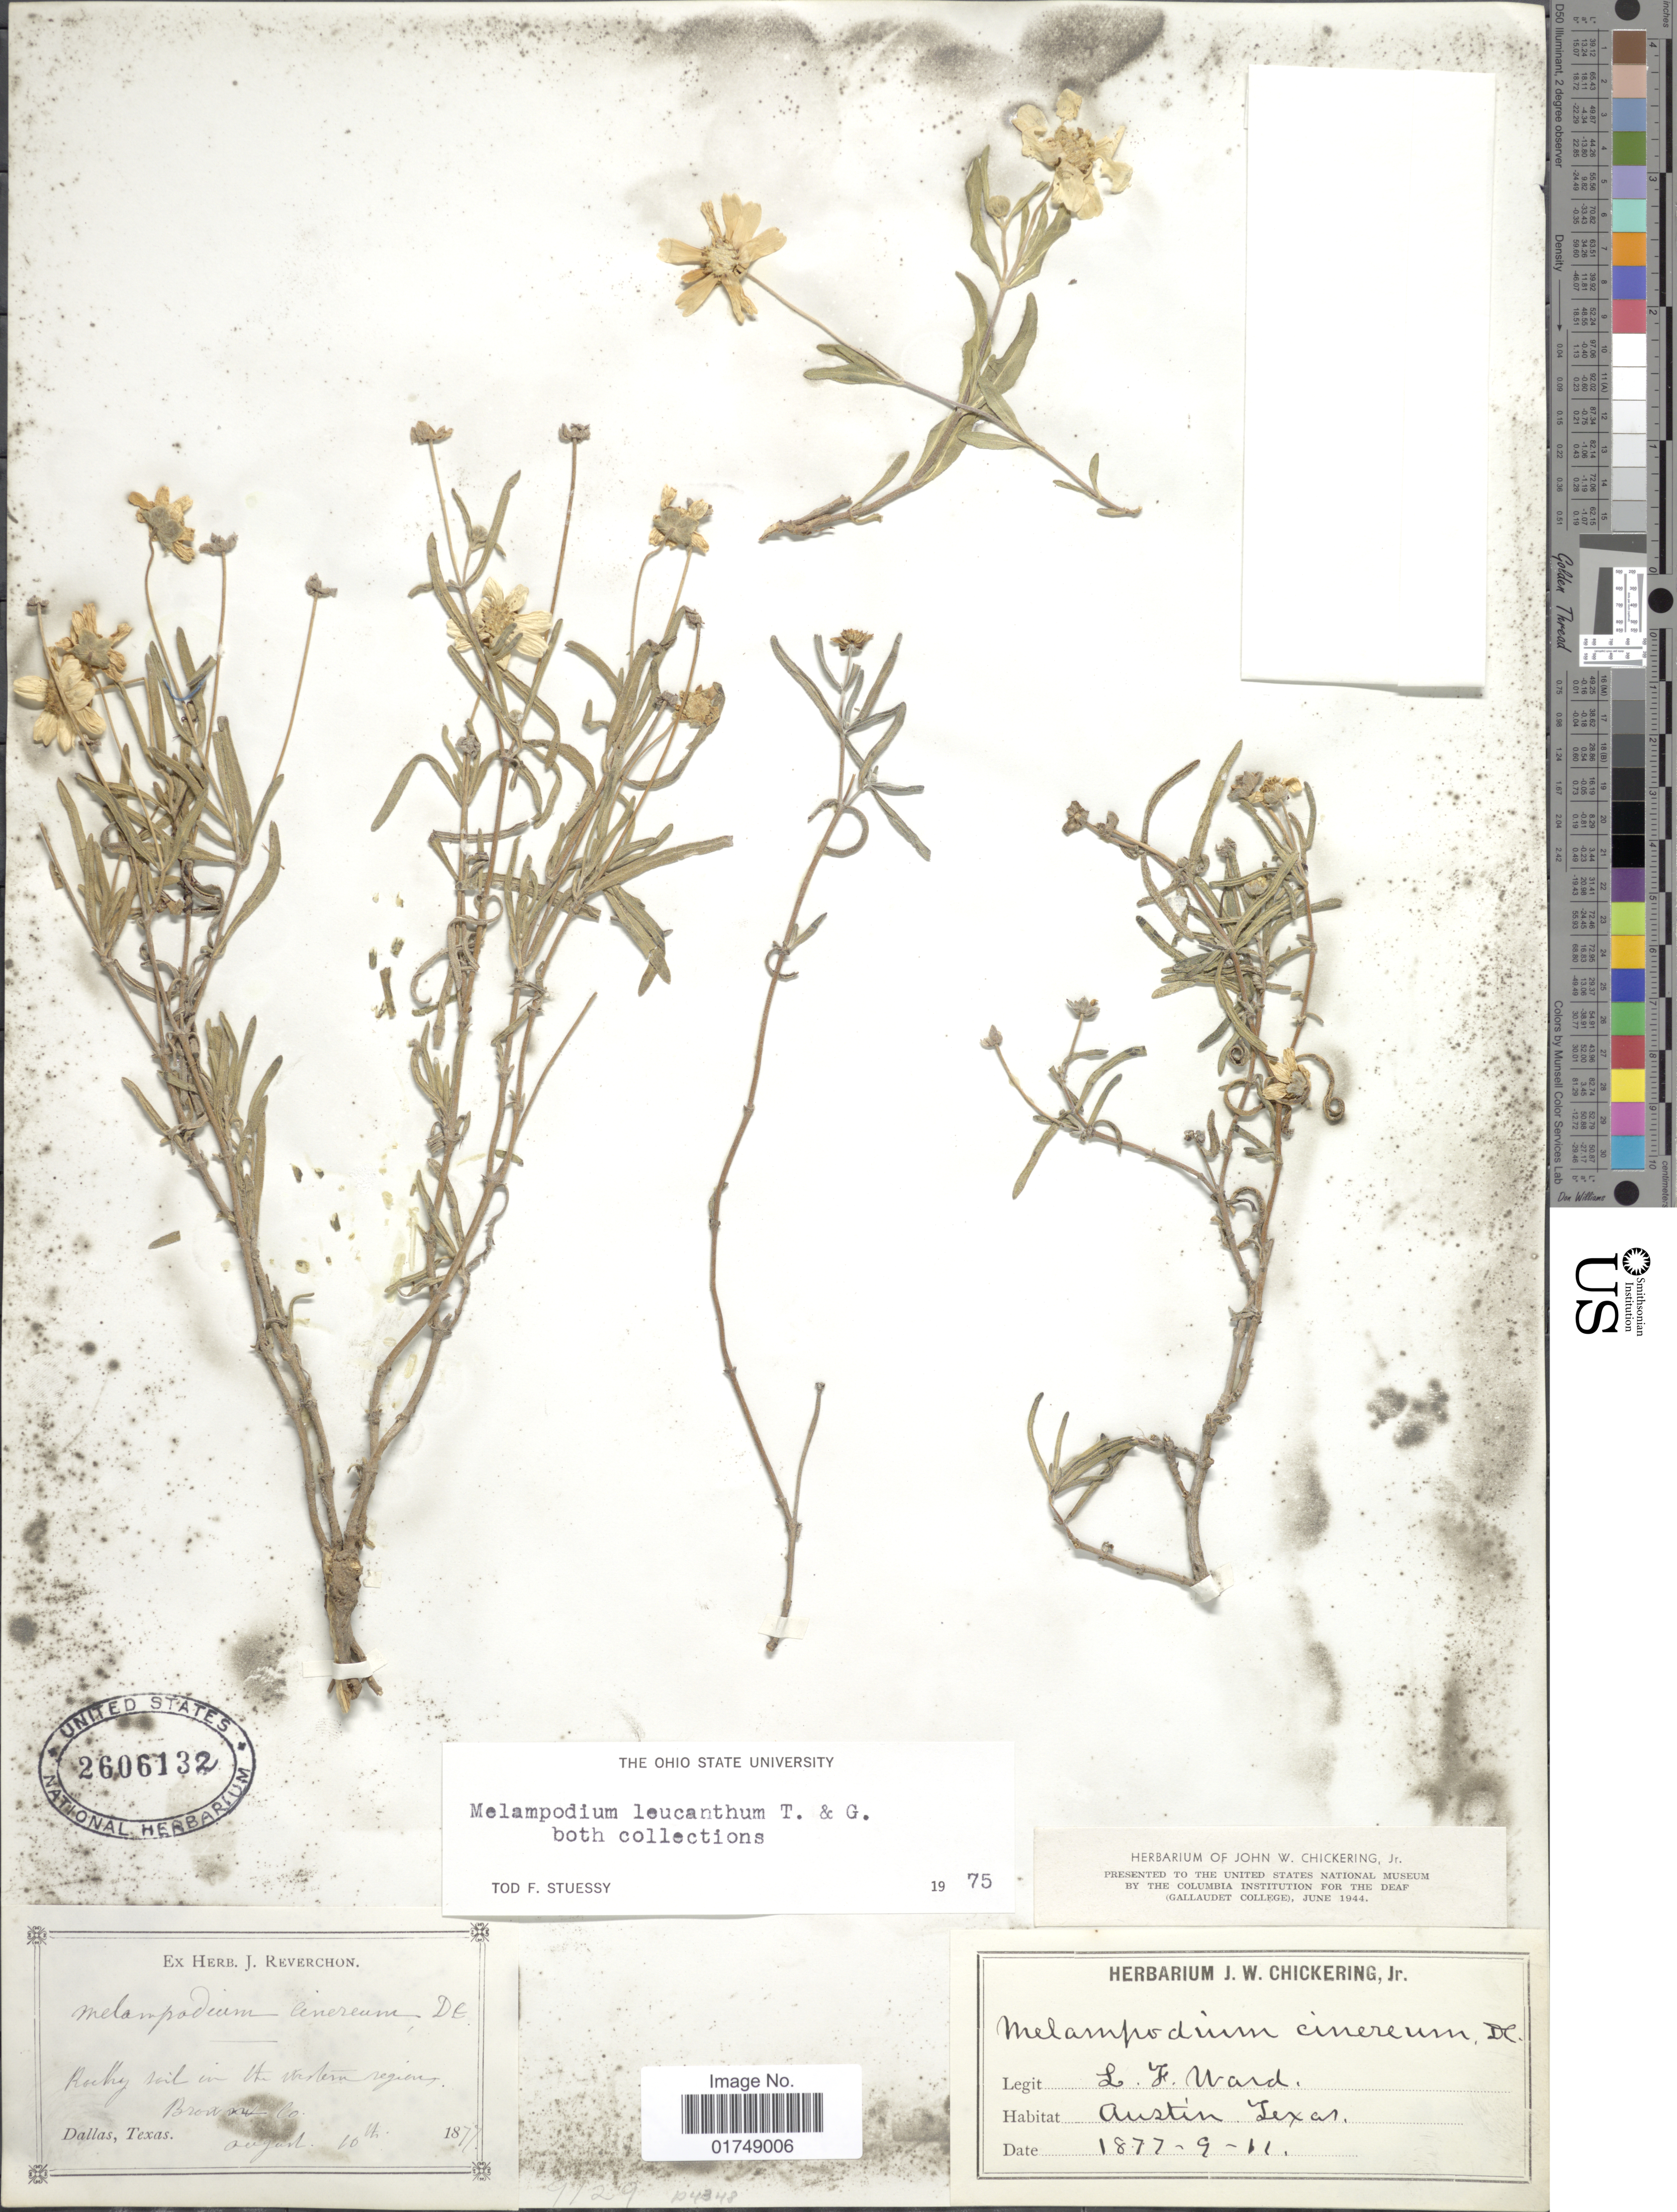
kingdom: Plantae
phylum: Tracheophyta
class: Magnoliopsida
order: Asterales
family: Asteraceae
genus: Melampodium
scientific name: Melampodium leucanthum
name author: Torr. & A. Gray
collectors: ex herb. J. Reverchon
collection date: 1977-08-10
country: United States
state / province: Texas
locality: Northern region Brown Co. Dallas.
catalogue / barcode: US 2606132-2